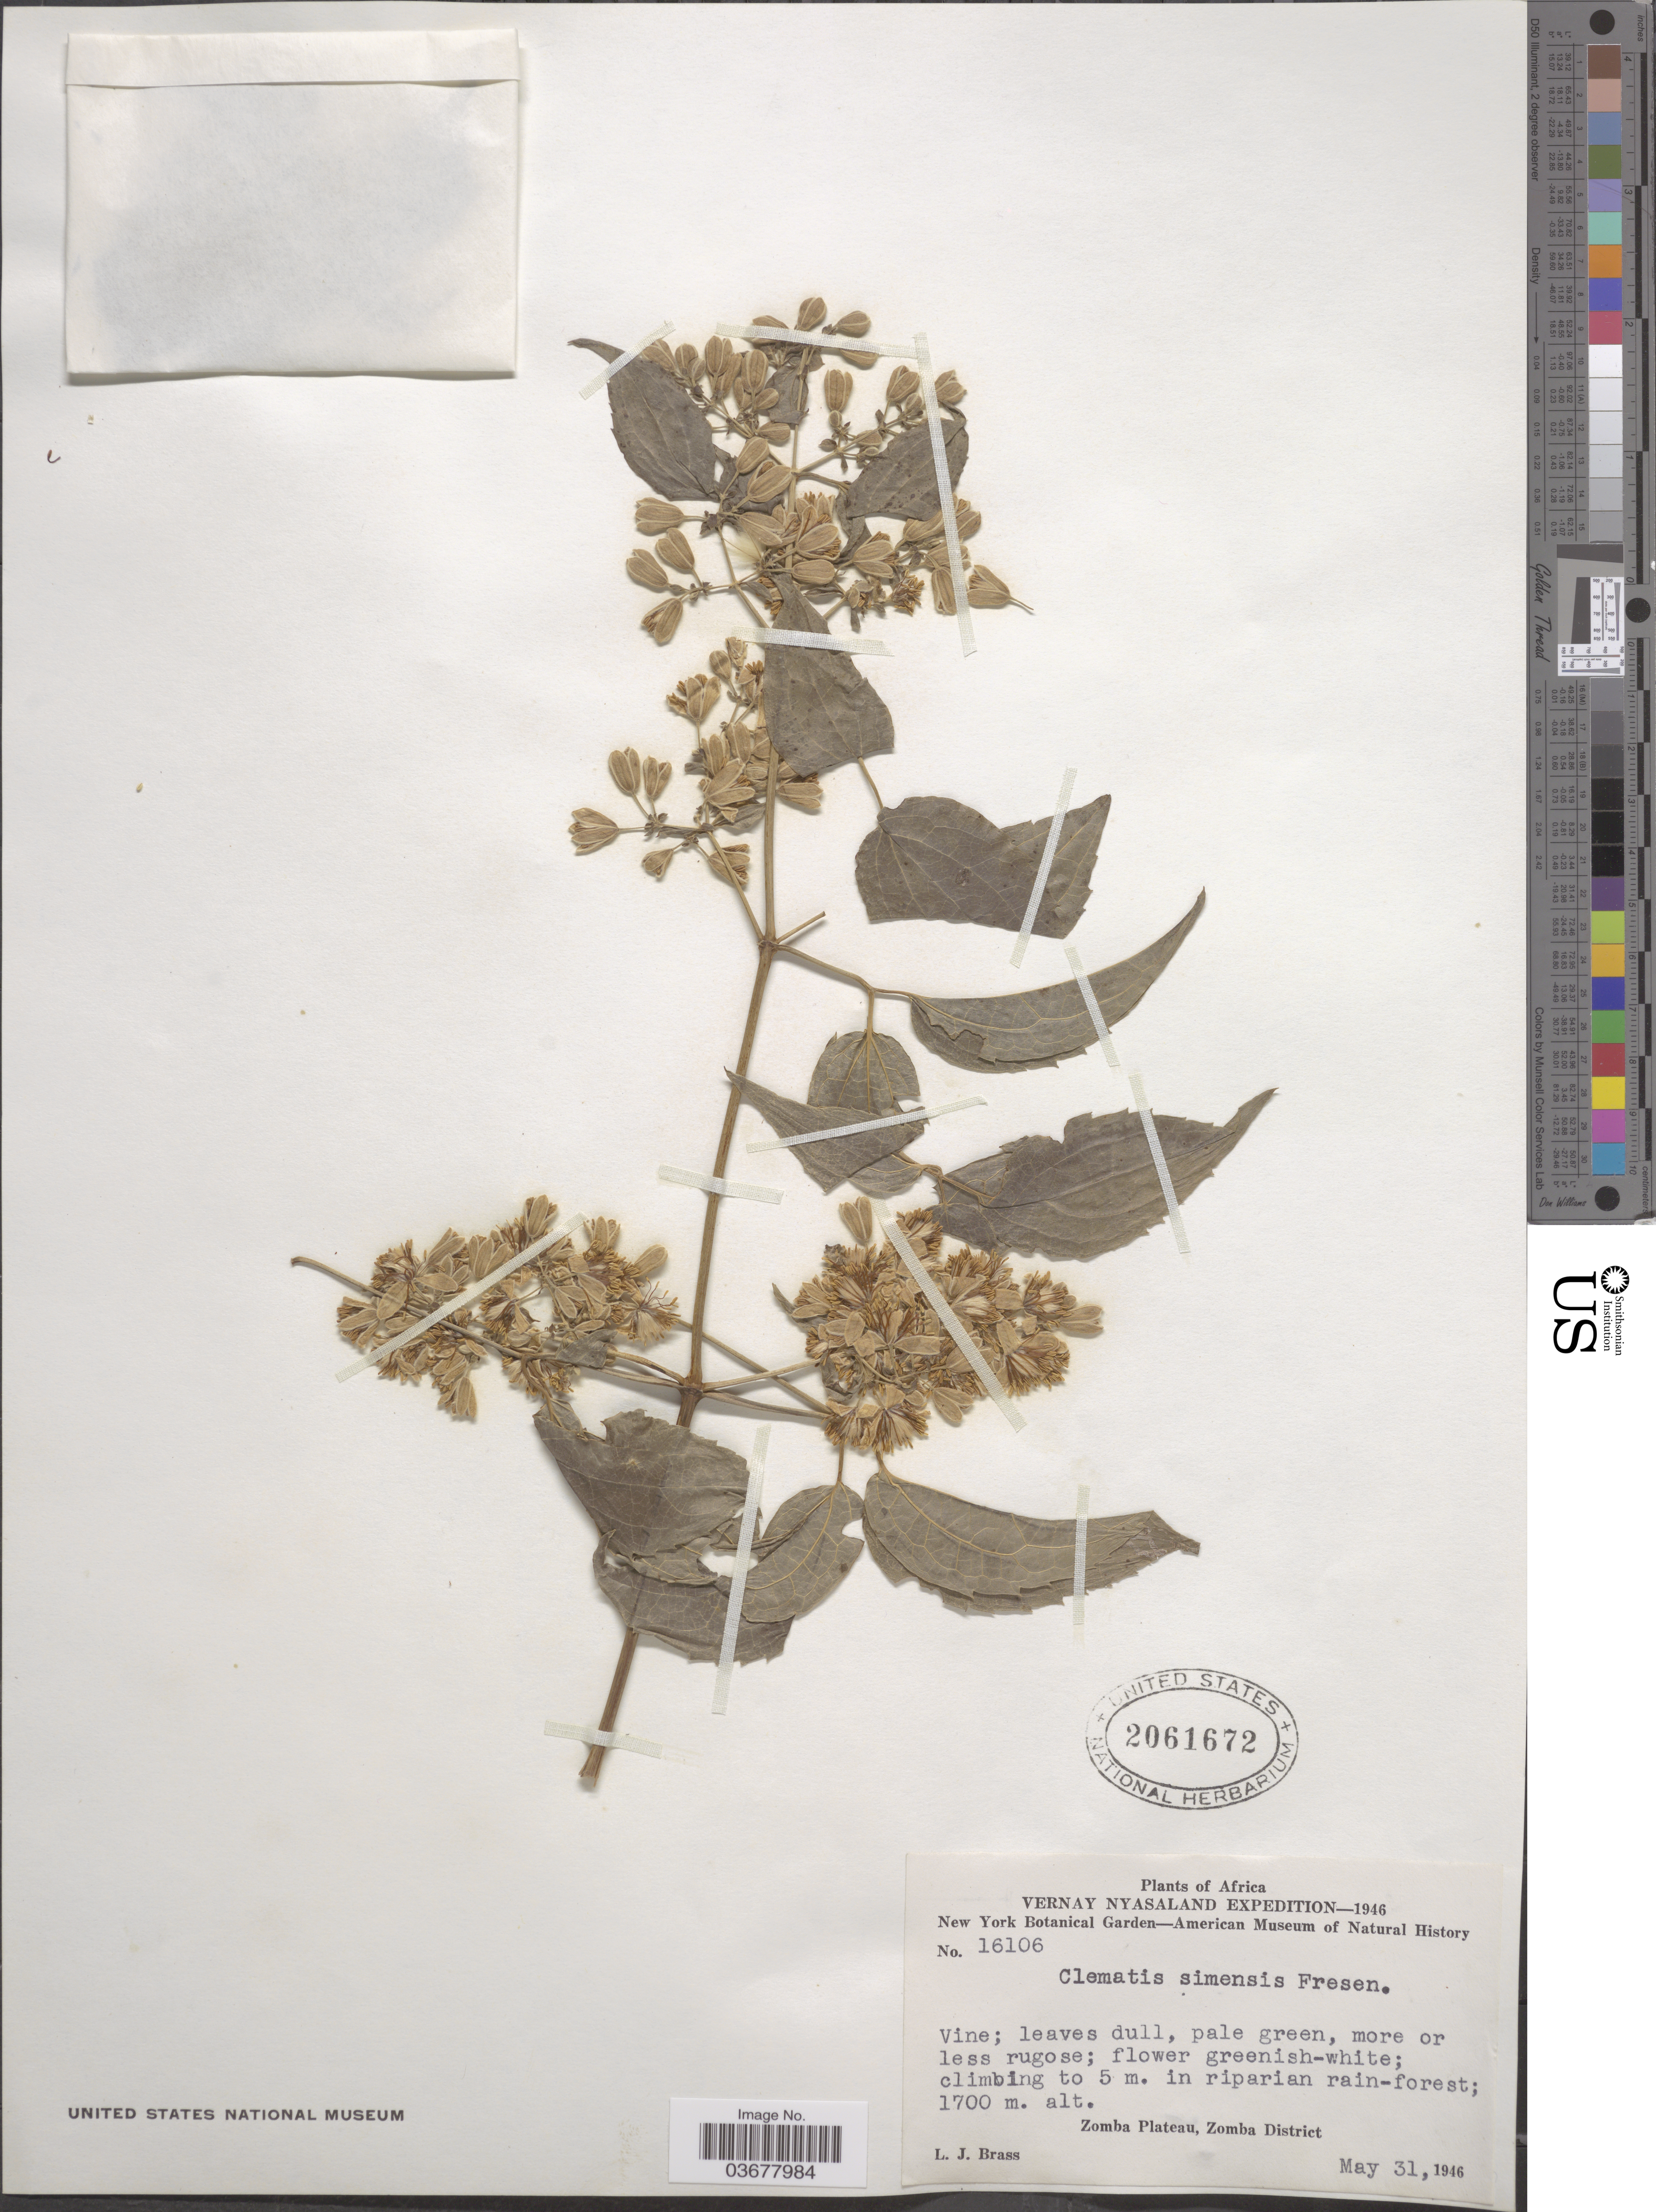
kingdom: Plantae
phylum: Tracheophyta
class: Magnoliopsida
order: Ranunculales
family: Ranunculaceae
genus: Clematis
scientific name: Clematis simensis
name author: Fresen.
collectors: L. J. Brass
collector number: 16106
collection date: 1946-05-31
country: Malawi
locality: Nyasaland. In riparian rain-forest.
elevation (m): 1700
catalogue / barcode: US 2061672